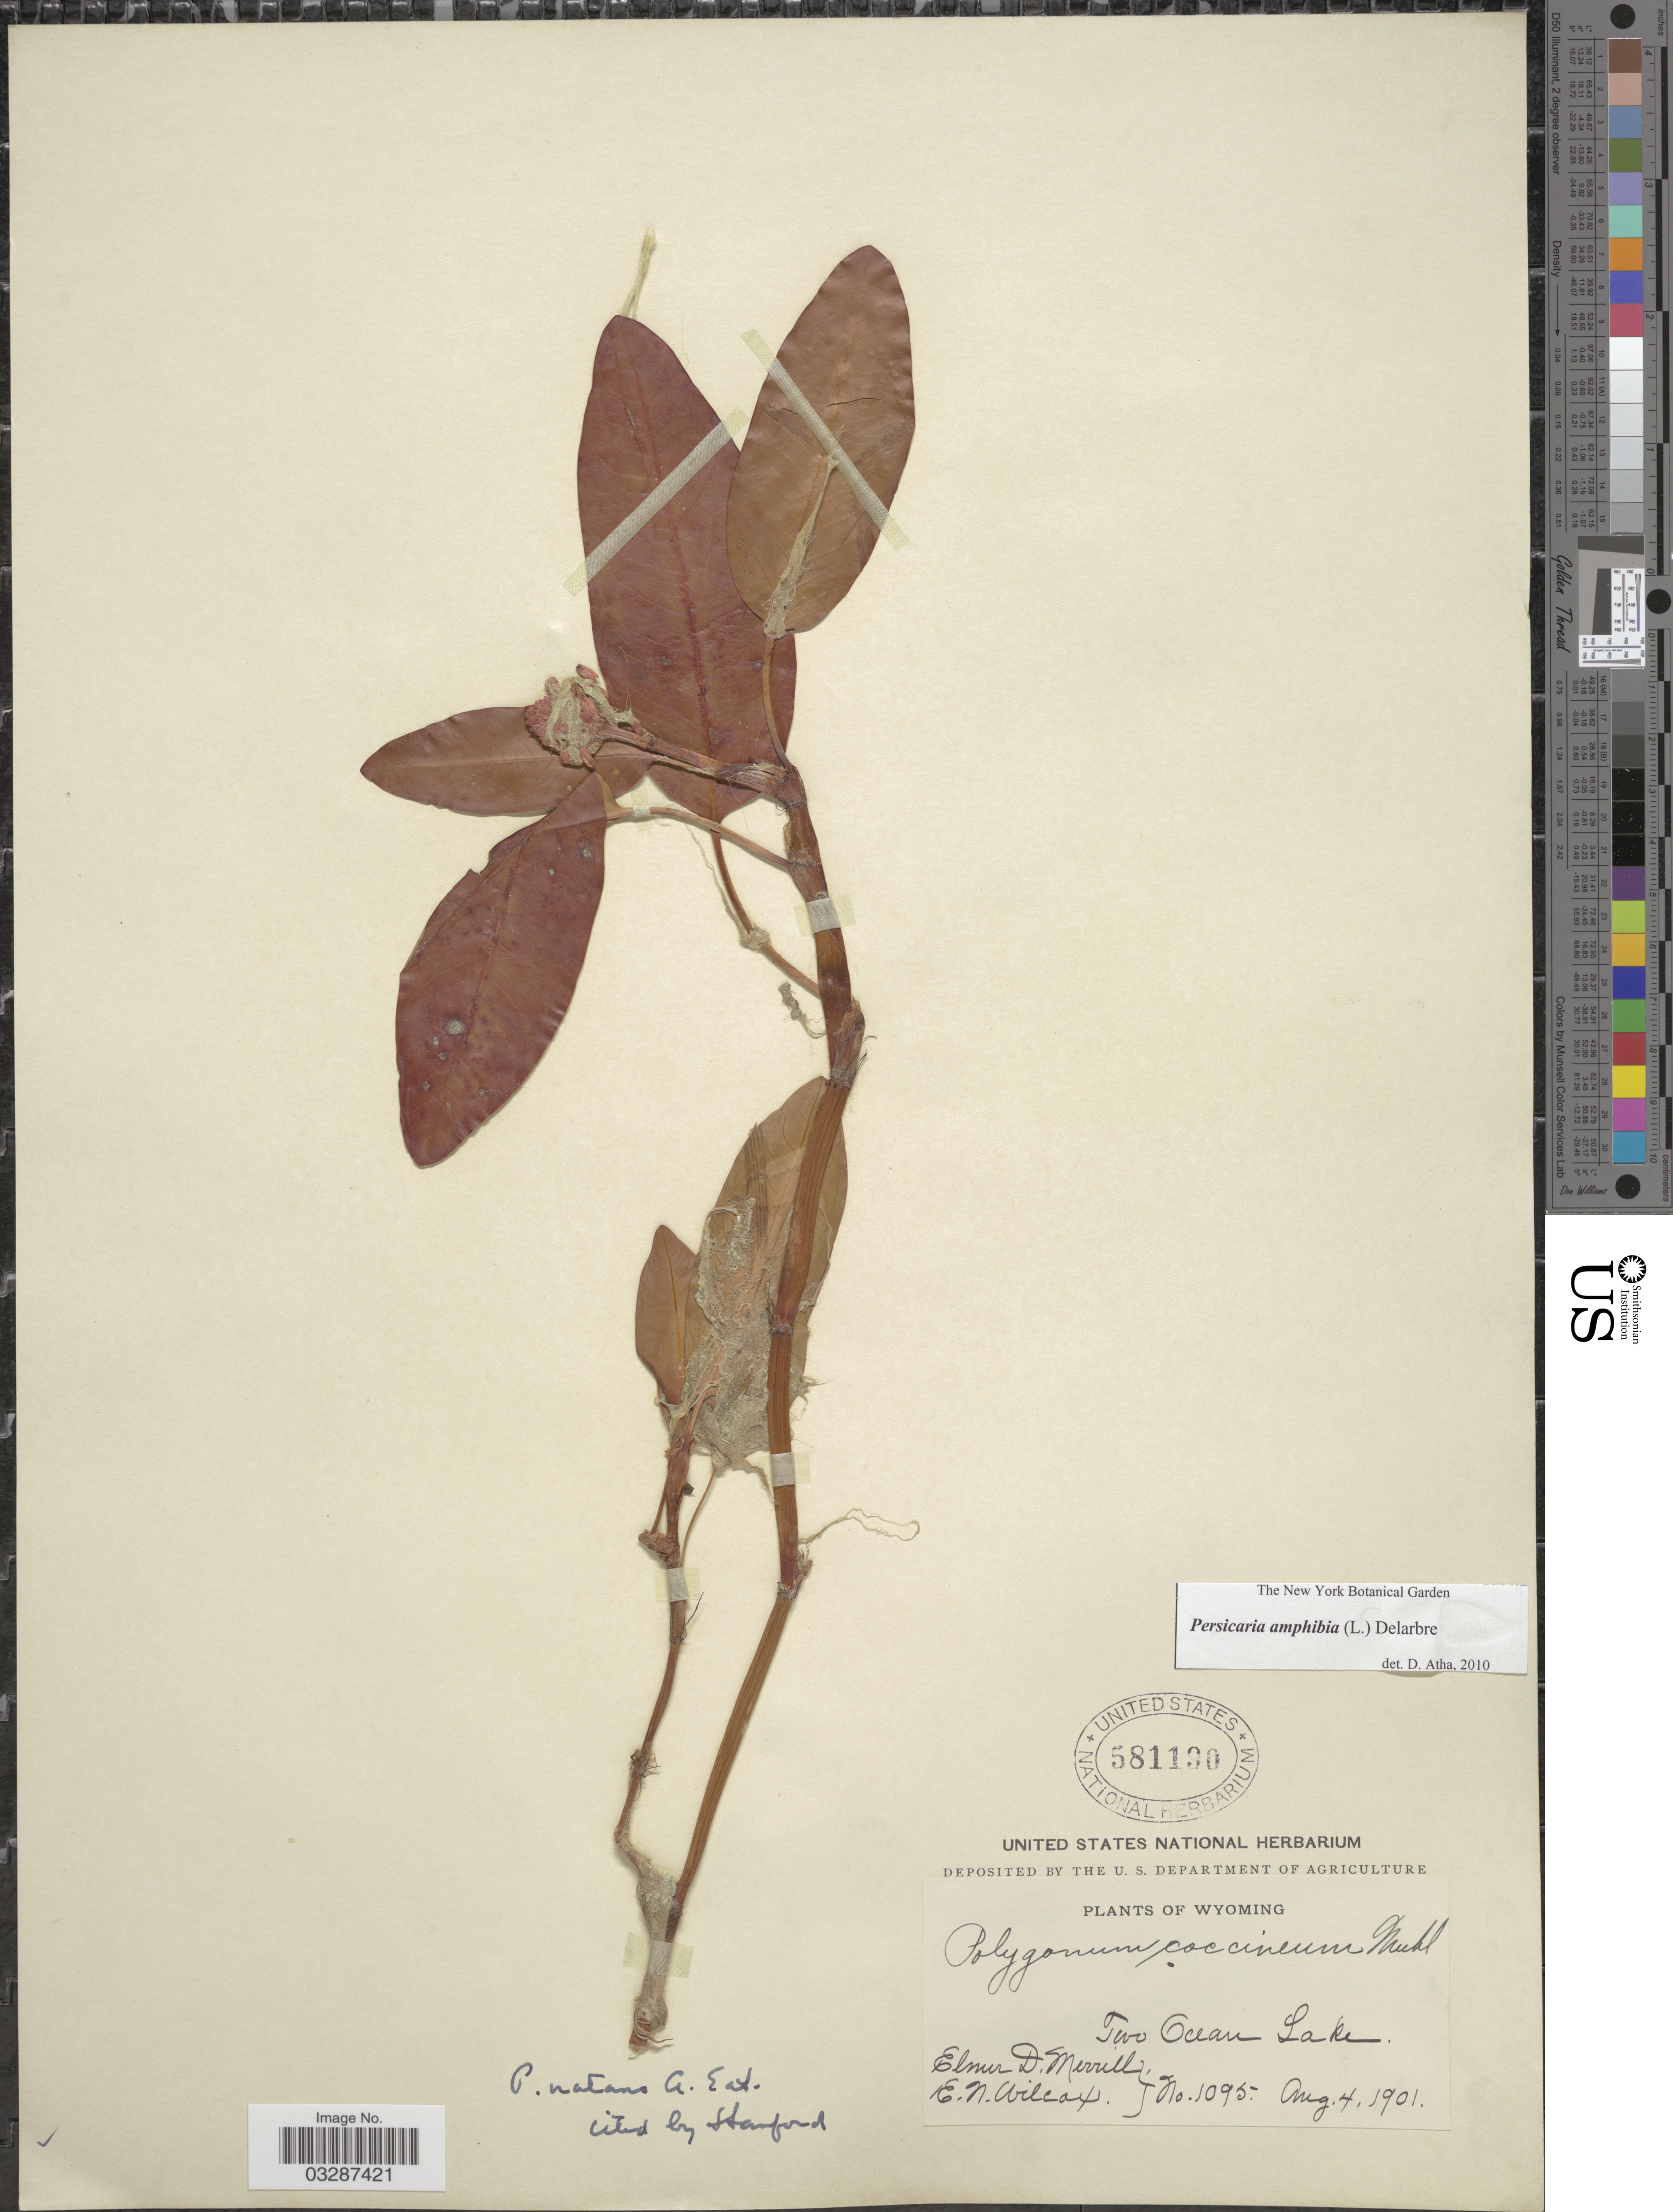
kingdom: Plantae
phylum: Tracheophyta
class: Magnoliopsida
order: Caryophyllales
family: Polygonaceae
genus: Persicaria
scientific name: Persicaria amphibia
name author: (L.) Delarbre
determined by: Atha, D. E.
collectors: E. D. Merrill & E. Wilcox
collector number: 1095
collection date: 1901-08-04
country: United States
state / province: Wyoming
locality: Two Ocean Lake.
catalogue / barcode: US 581190